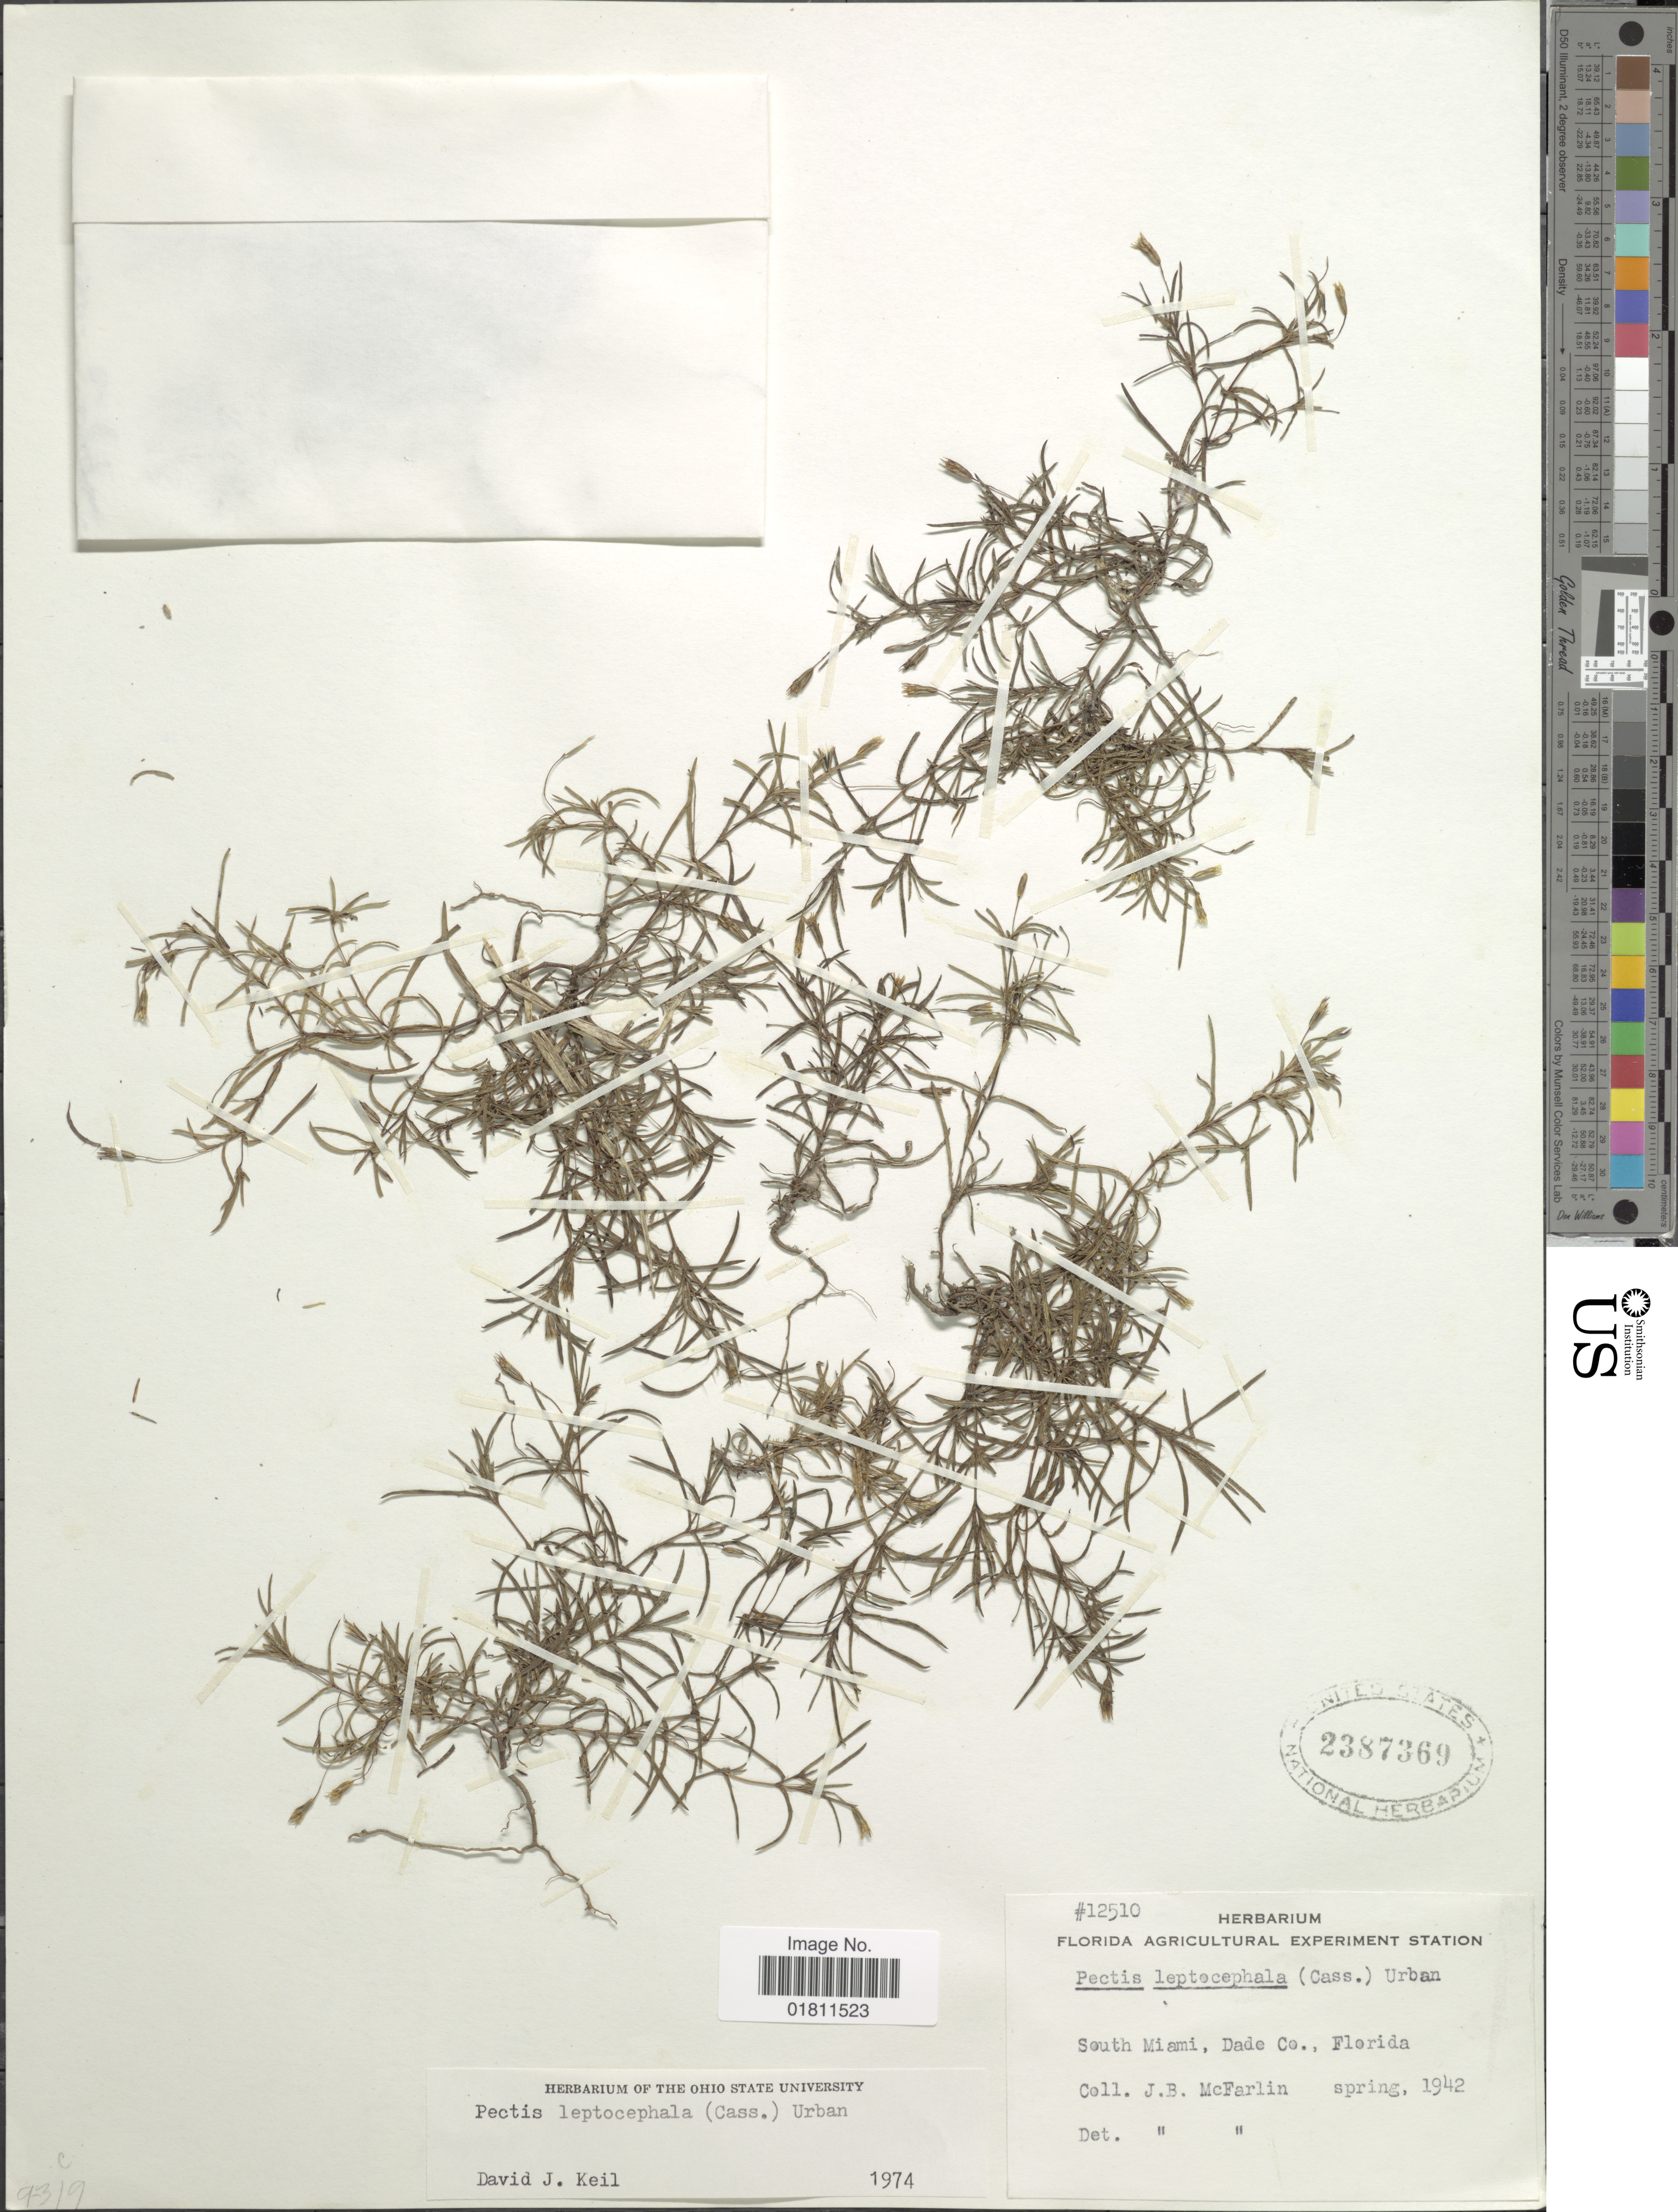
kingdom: Plantae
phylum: Tracheophyta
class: Magnoliopsida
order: Asterales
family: Asteraceae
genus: Pectis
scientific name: Pectis leptocephala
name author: (Cass.) Urb.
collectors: J. McFarlin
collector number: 12510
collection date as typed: Spring 1942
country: United States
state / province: Florida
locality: South Miami, Dade Co,, Florida.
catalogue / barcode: US 2387369